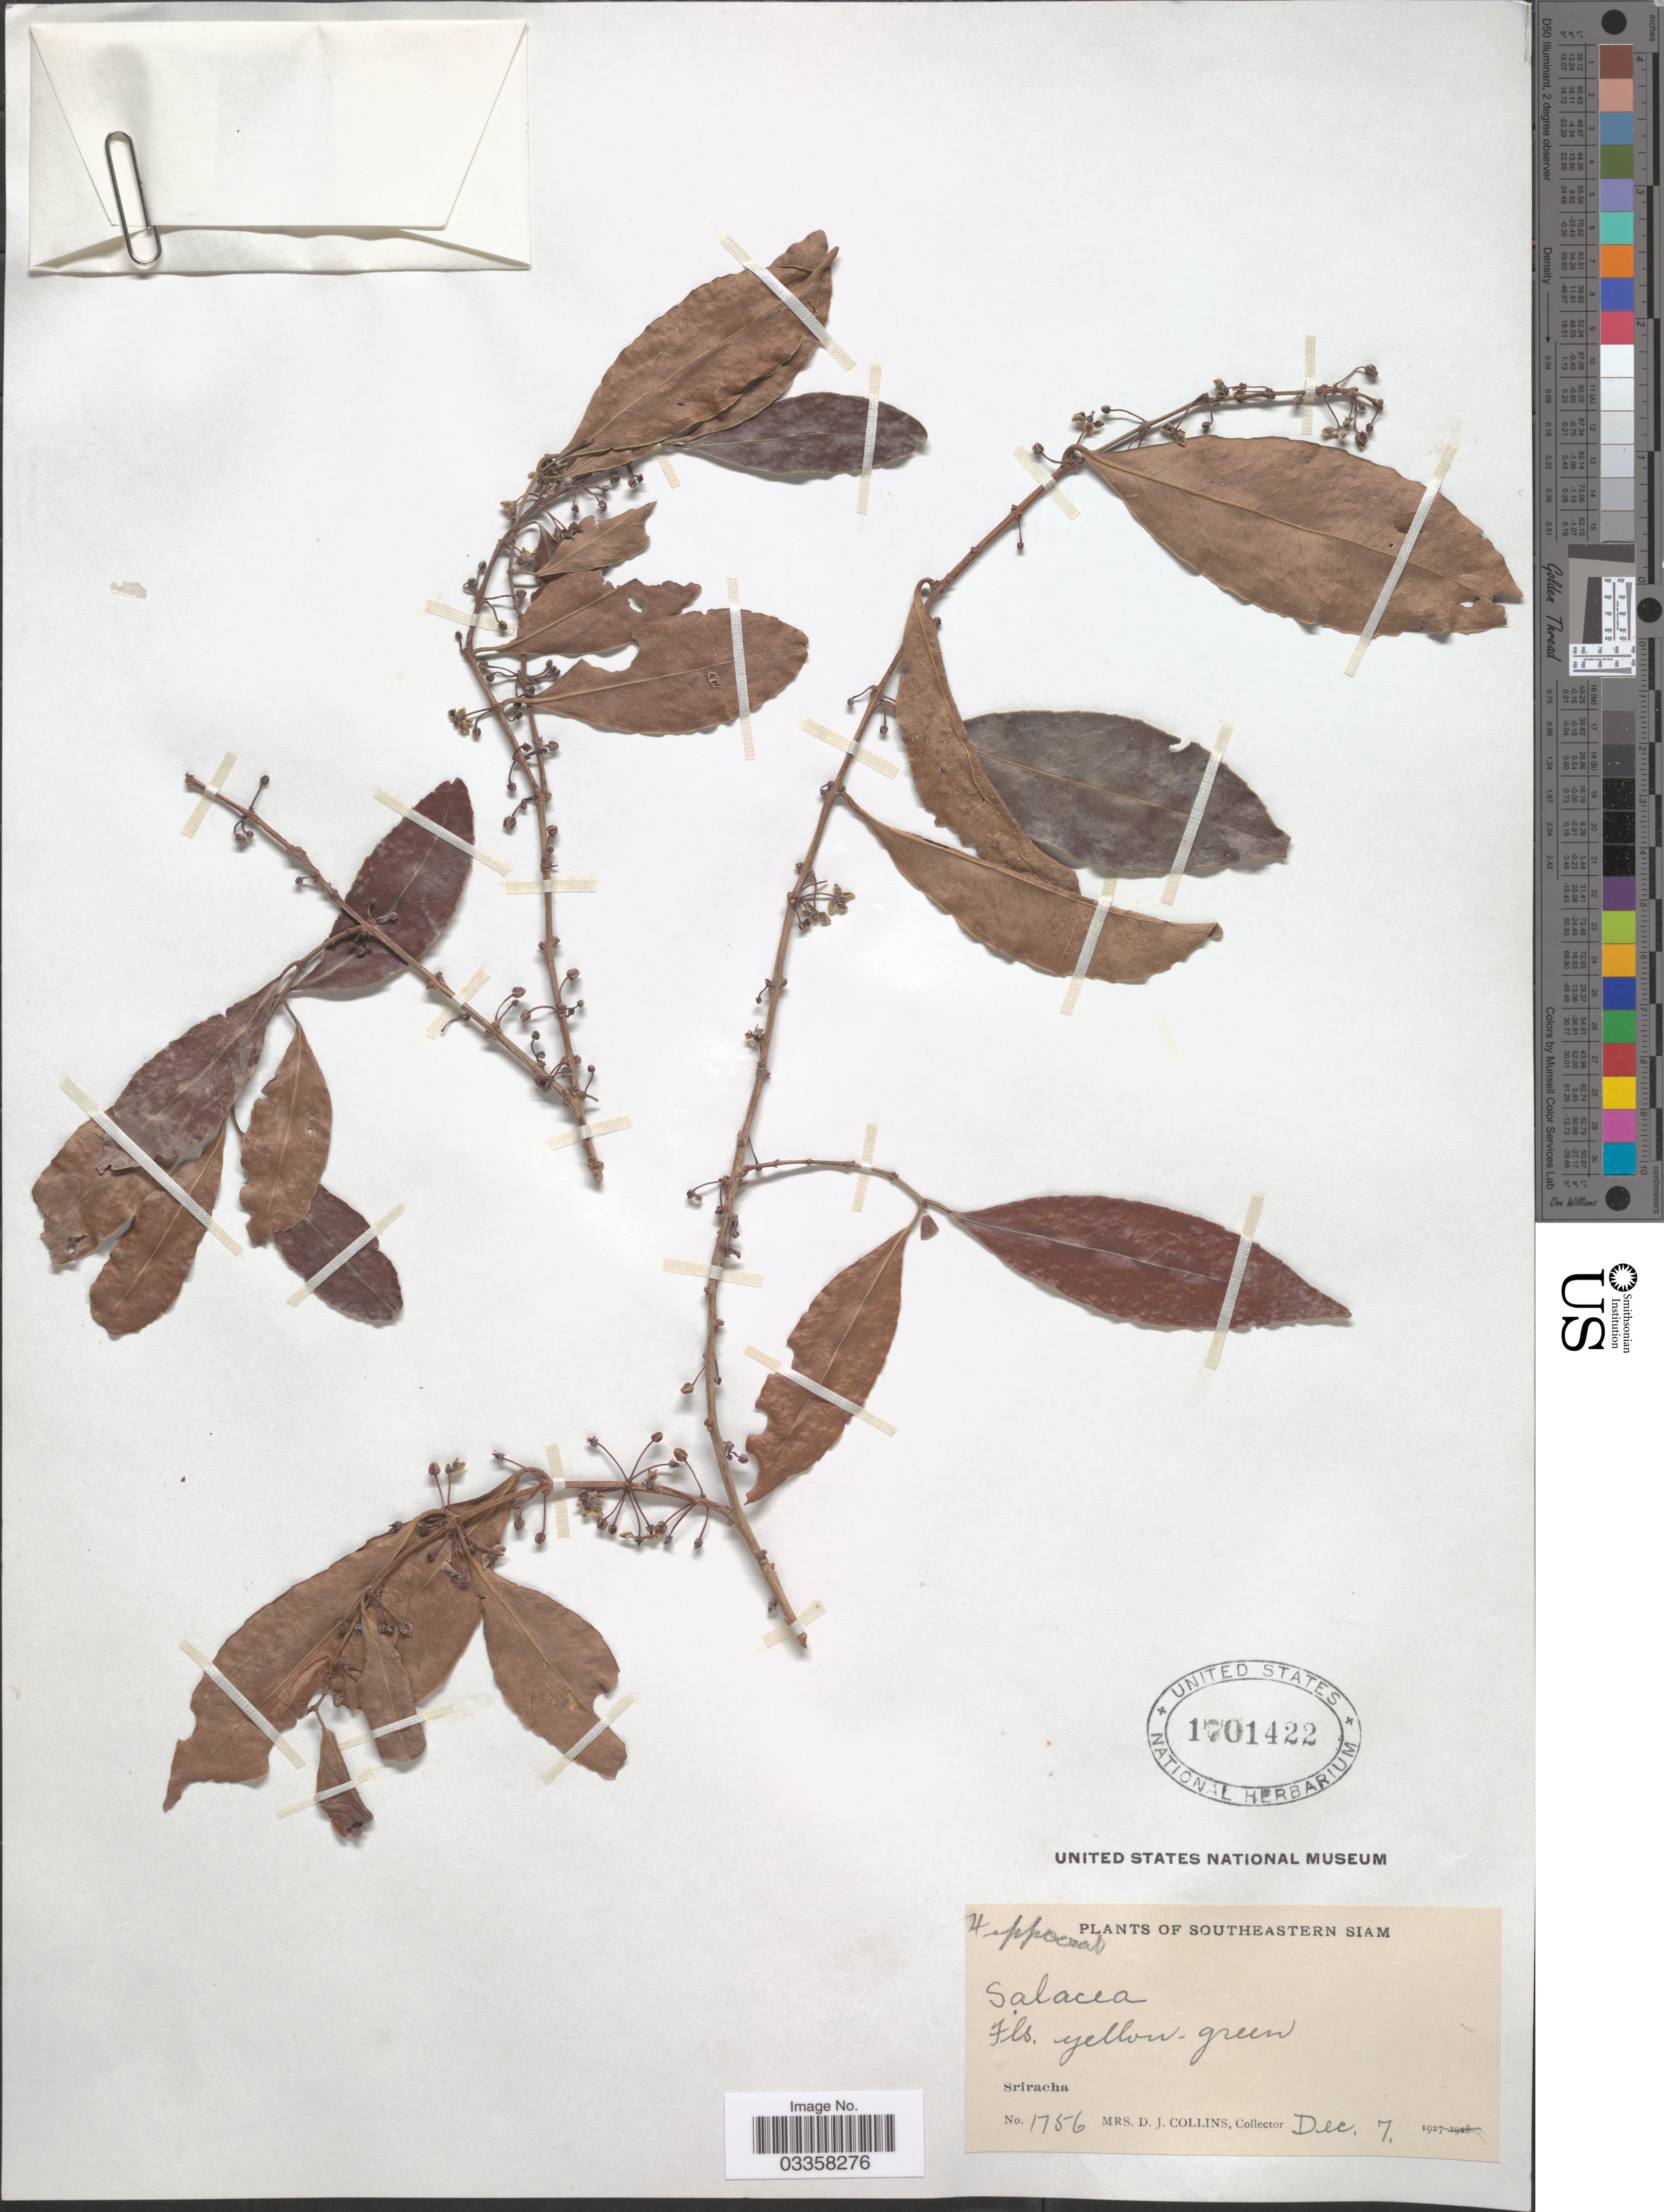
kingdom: Plantae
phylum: Tracheophyta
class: Magnoliopsida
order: Celastrales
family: Celastraceae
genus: Salacia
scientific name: Salacia sp.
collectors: Mrs. D. J. Collins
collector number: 1756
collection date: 1927-12-07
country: Thailand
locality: Southeastern Siam. Sriracha.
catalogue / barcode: US 1701422